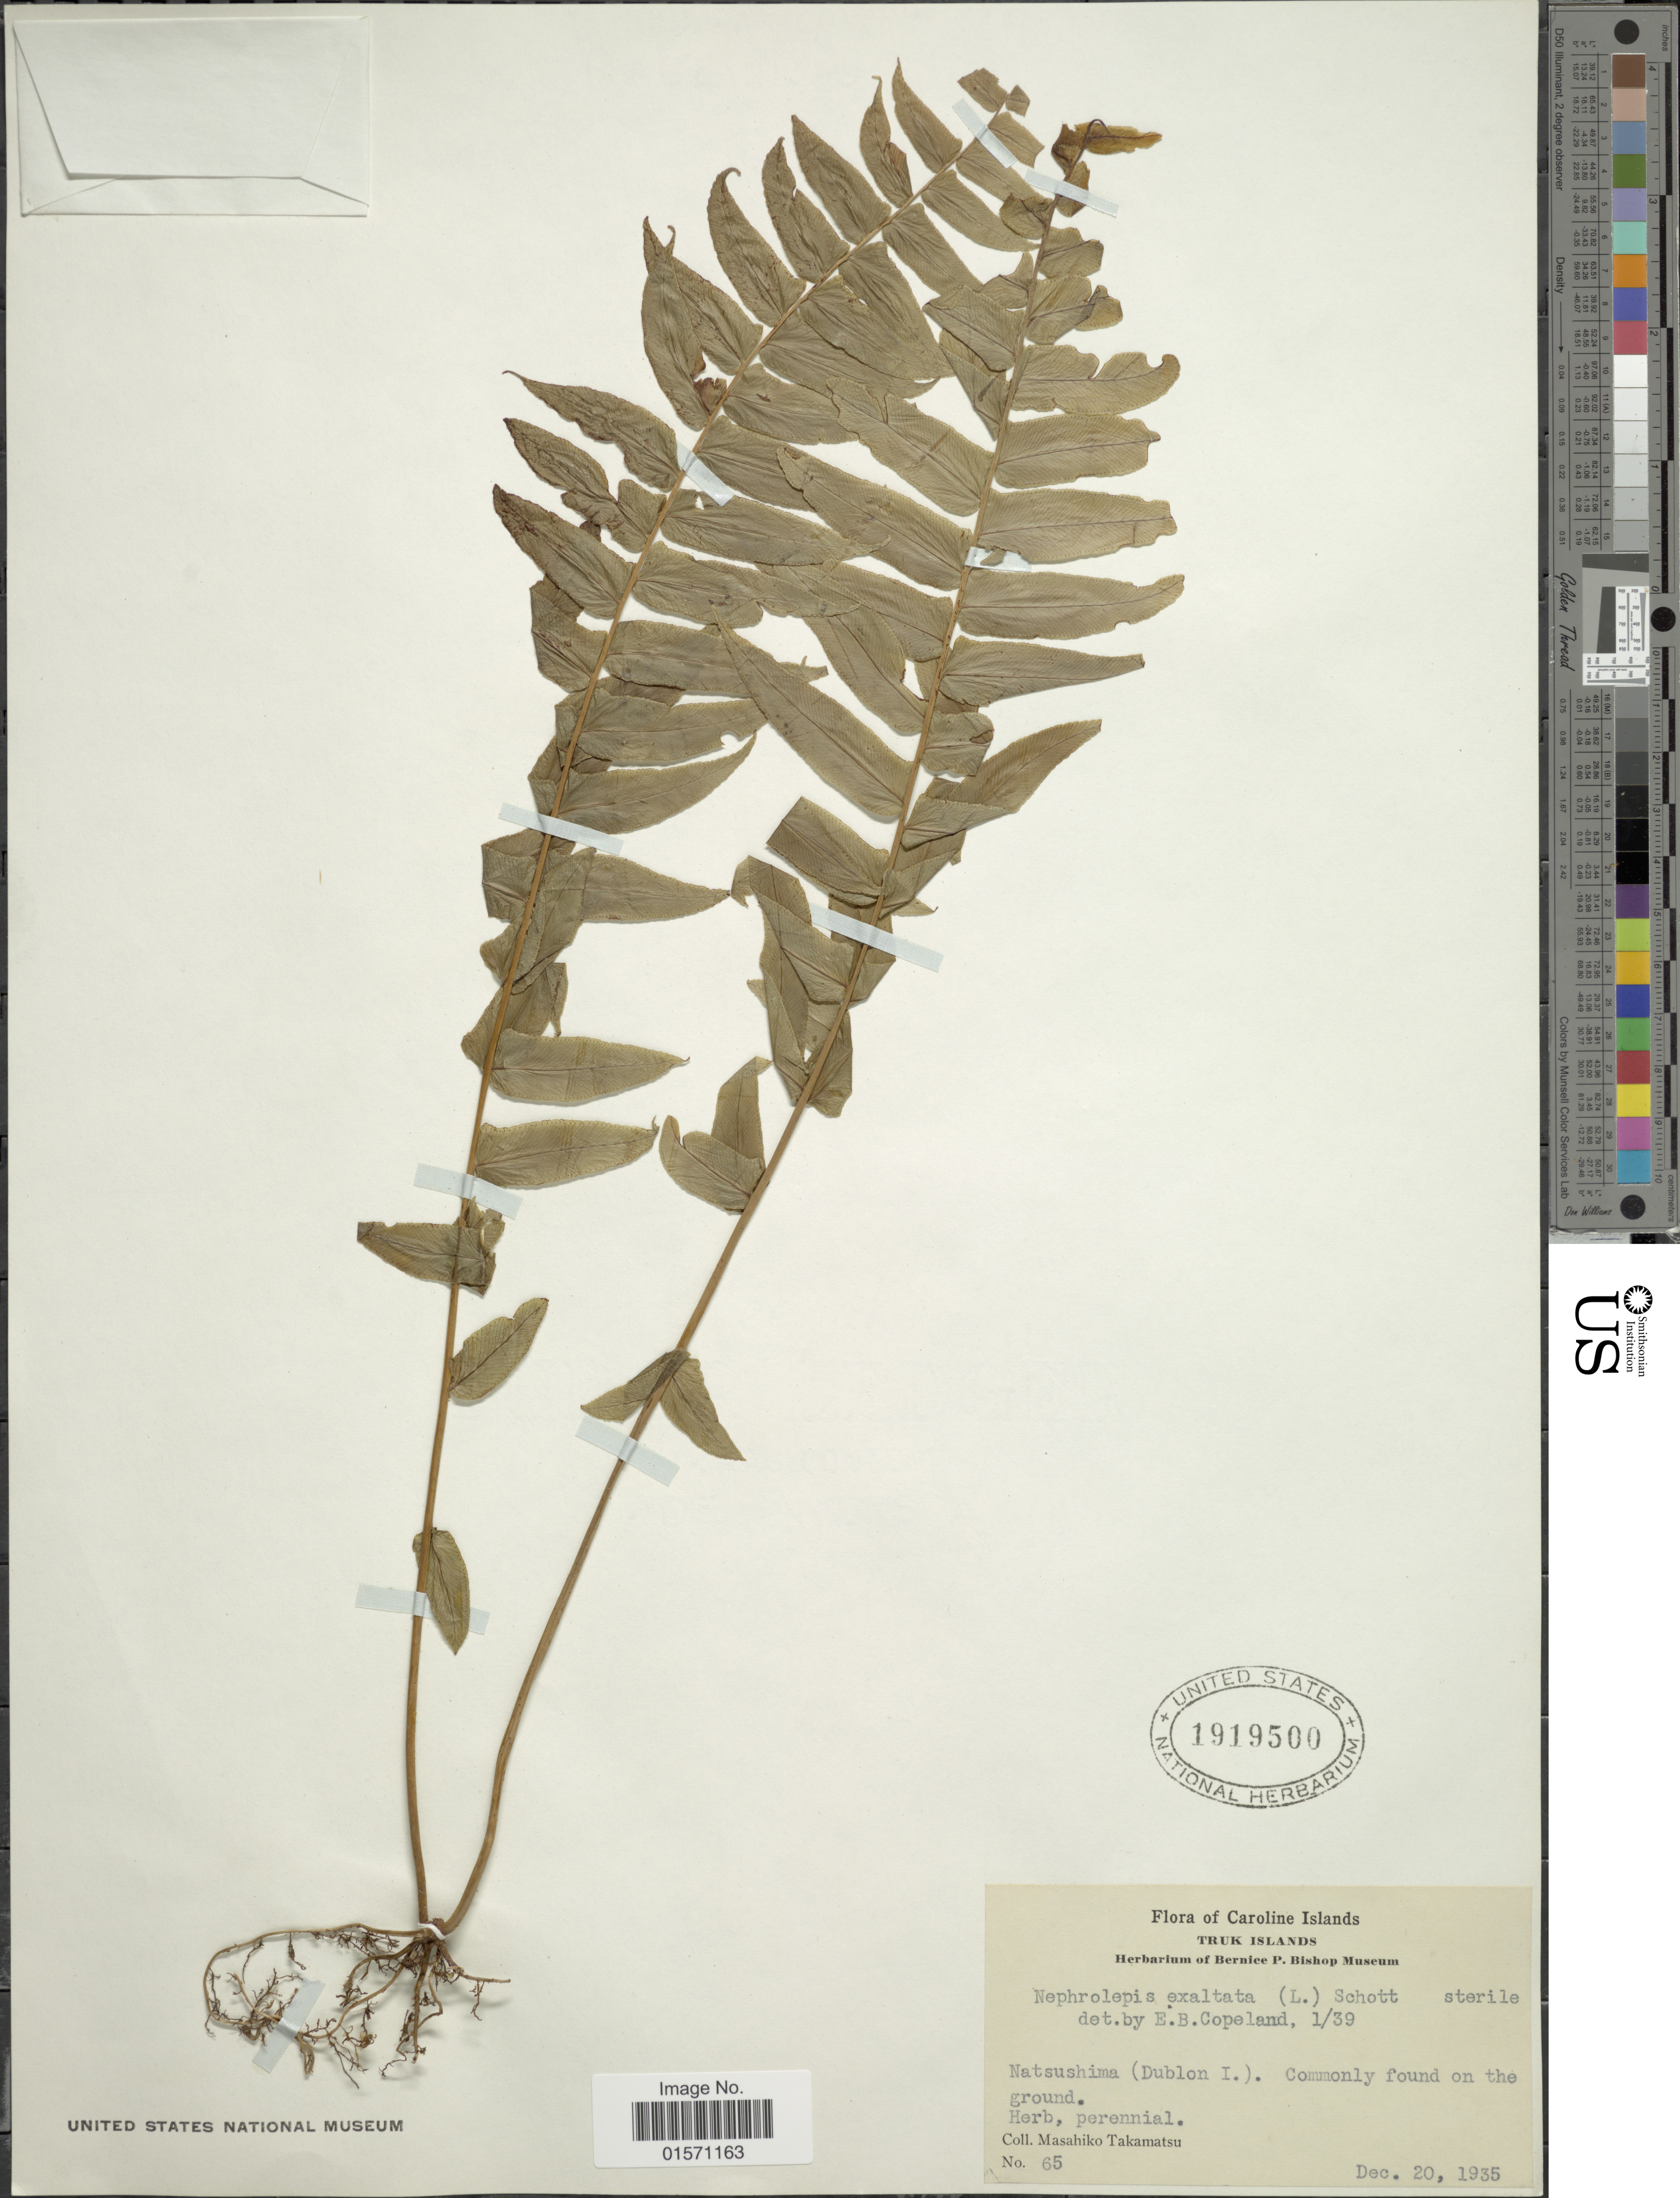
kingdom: Plantae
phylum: Tracheophyta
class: Polypodiopsida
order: Polypodiales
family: Nephrolepidaceae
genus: Nephrolepis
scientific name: Nephrolepis saligna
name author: Cav.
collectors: M. Takamatsu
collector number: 65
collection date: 1935-12-20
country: Micronesia, Federated States of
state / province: Truk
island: Dublon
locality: Caroline Islands. Natsushima (Dublon I.)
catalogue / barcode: US 1919500